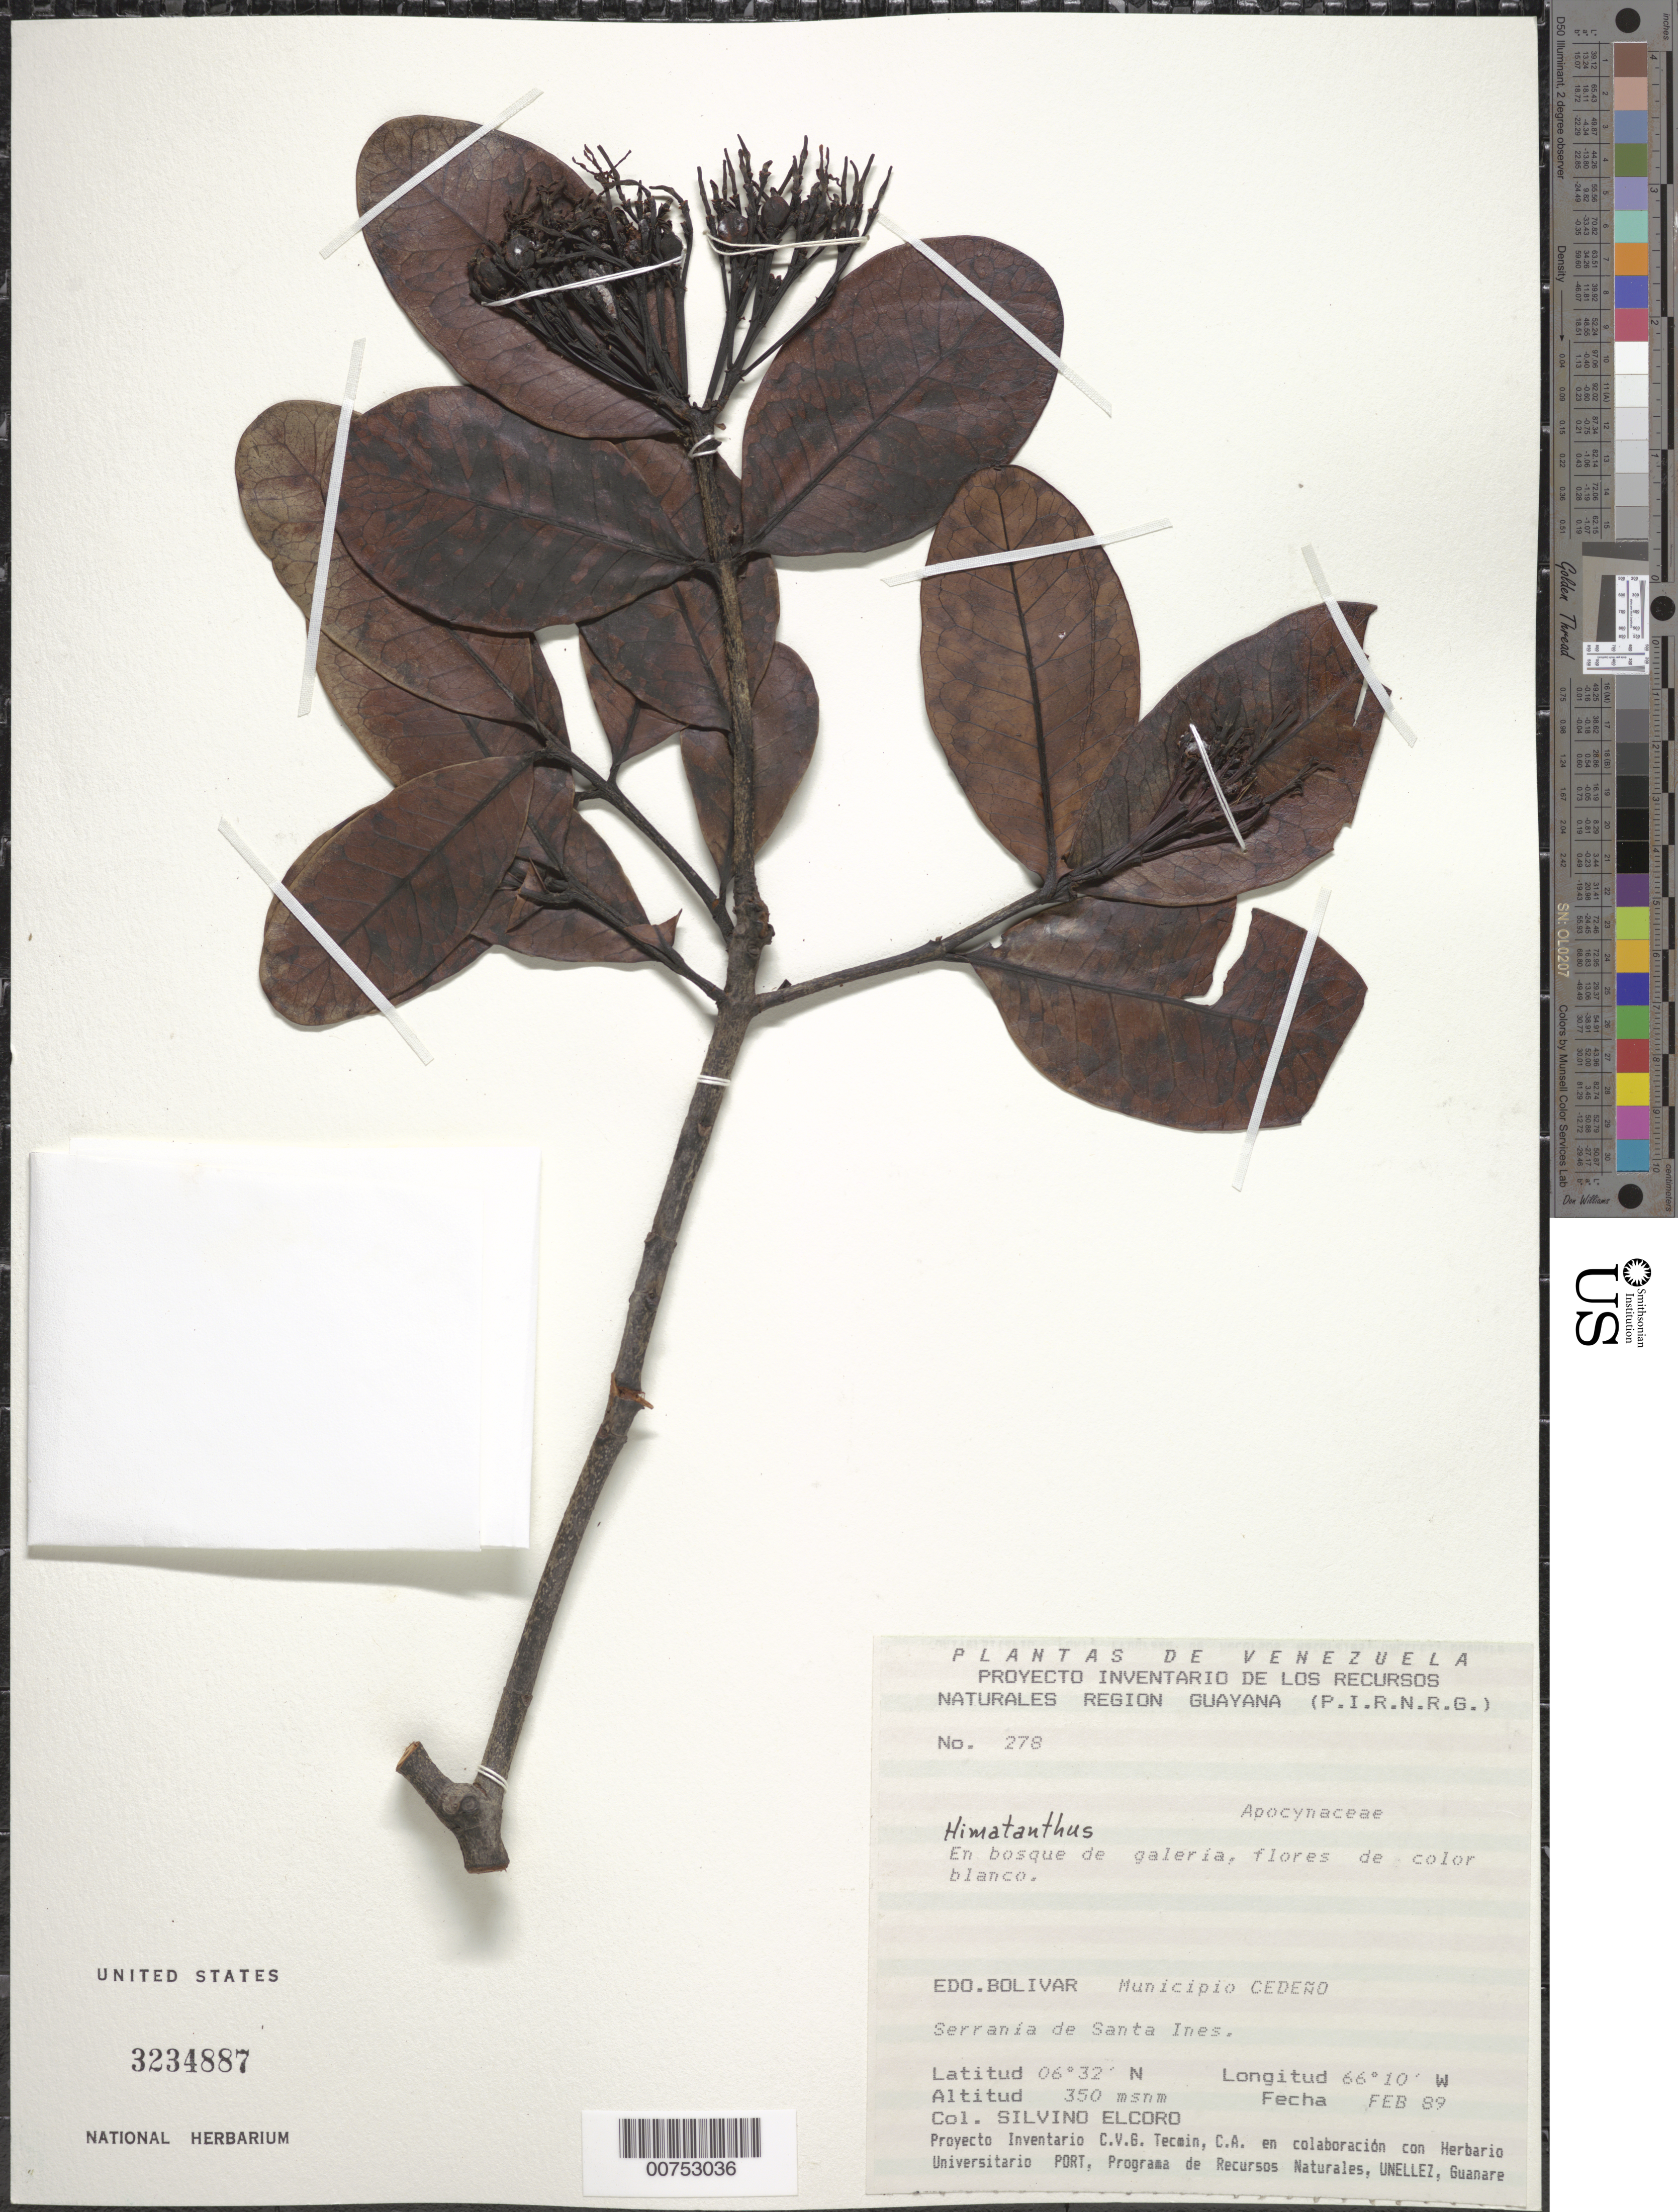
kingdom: Plantae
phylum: Tracheophyta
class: Magnoliopsida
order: Gentianales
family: Apocynaceae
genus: Himatanthus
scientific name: Himatanthus sp.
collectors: S. Elcoro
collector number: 278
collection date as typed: Feb-89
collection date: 1989-02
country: Venezuela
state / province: Bolívar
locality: Mun. Cedeño, Serrania de Santa Ines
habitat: Bosque de galeria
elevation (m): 350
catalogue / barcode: US 3234887